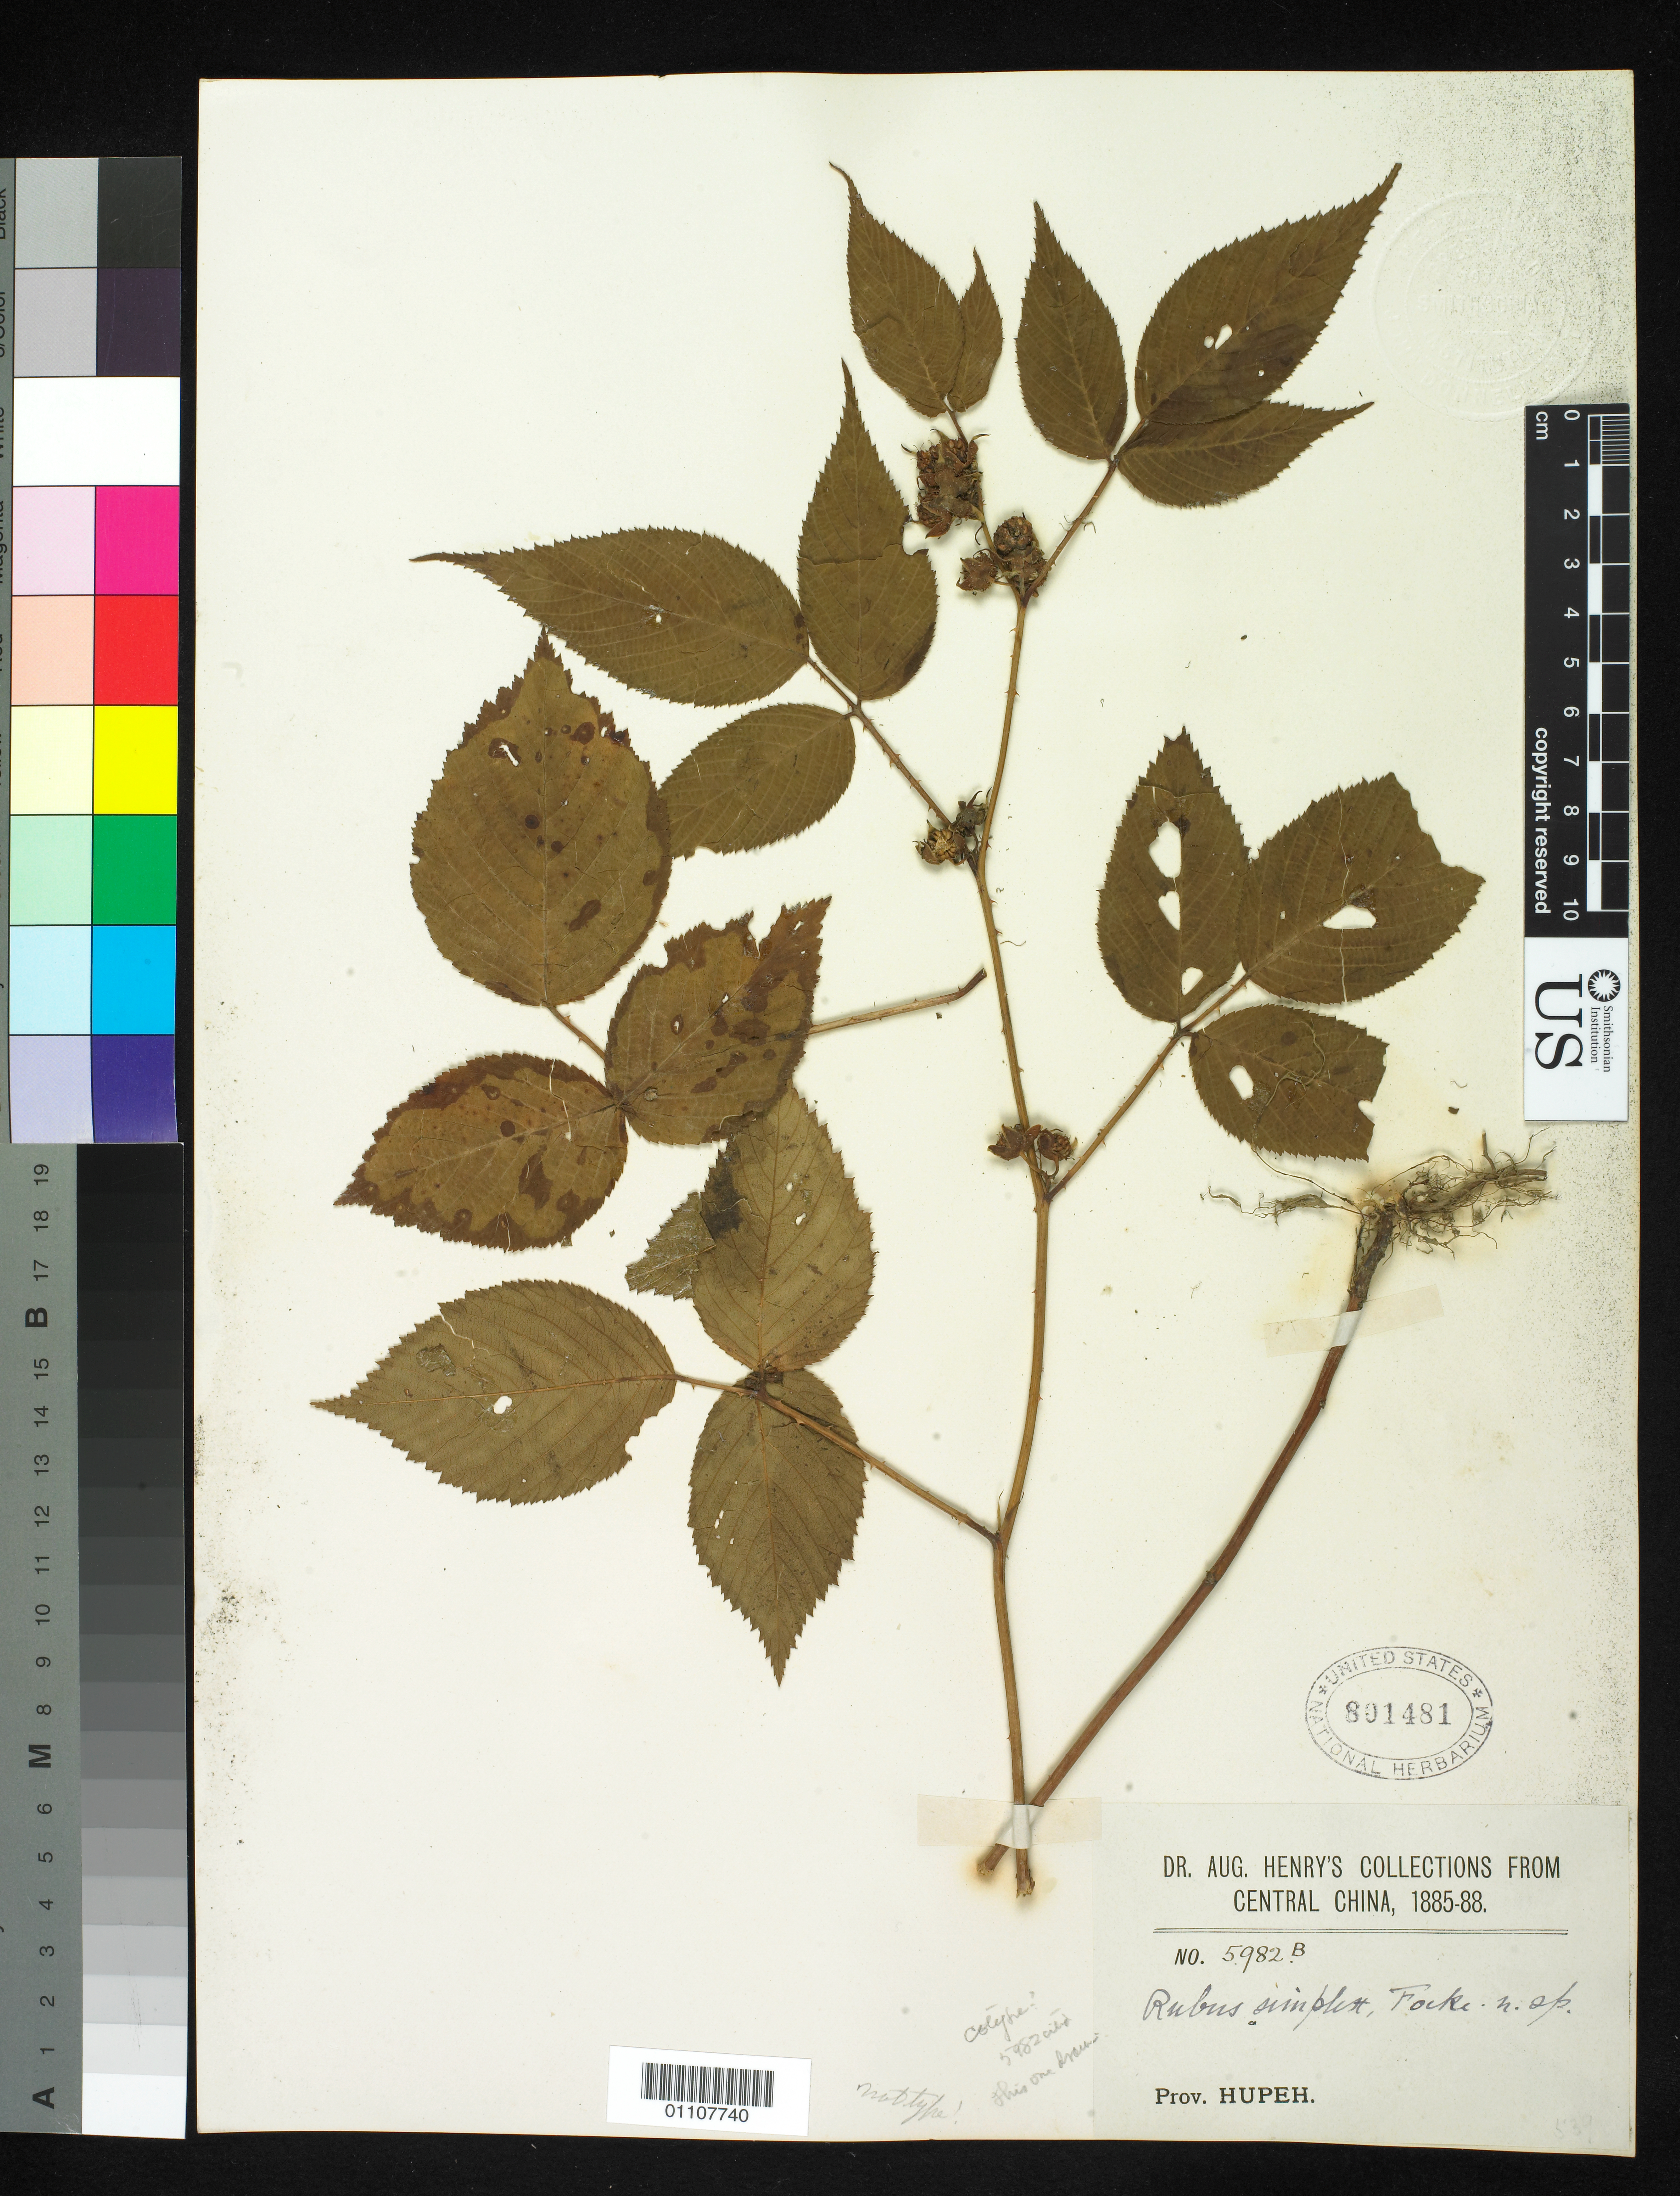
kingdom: Plantae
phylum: Tracheophyta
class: Magnoliopsida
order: Rosales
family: Rosaceae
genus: Rubus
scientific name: Rubus simplex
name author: Focke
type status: Possible Syntype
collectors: A. Henry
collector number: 5982 B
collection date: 1885/1888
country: China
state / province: Hubei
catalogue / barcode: US 801481